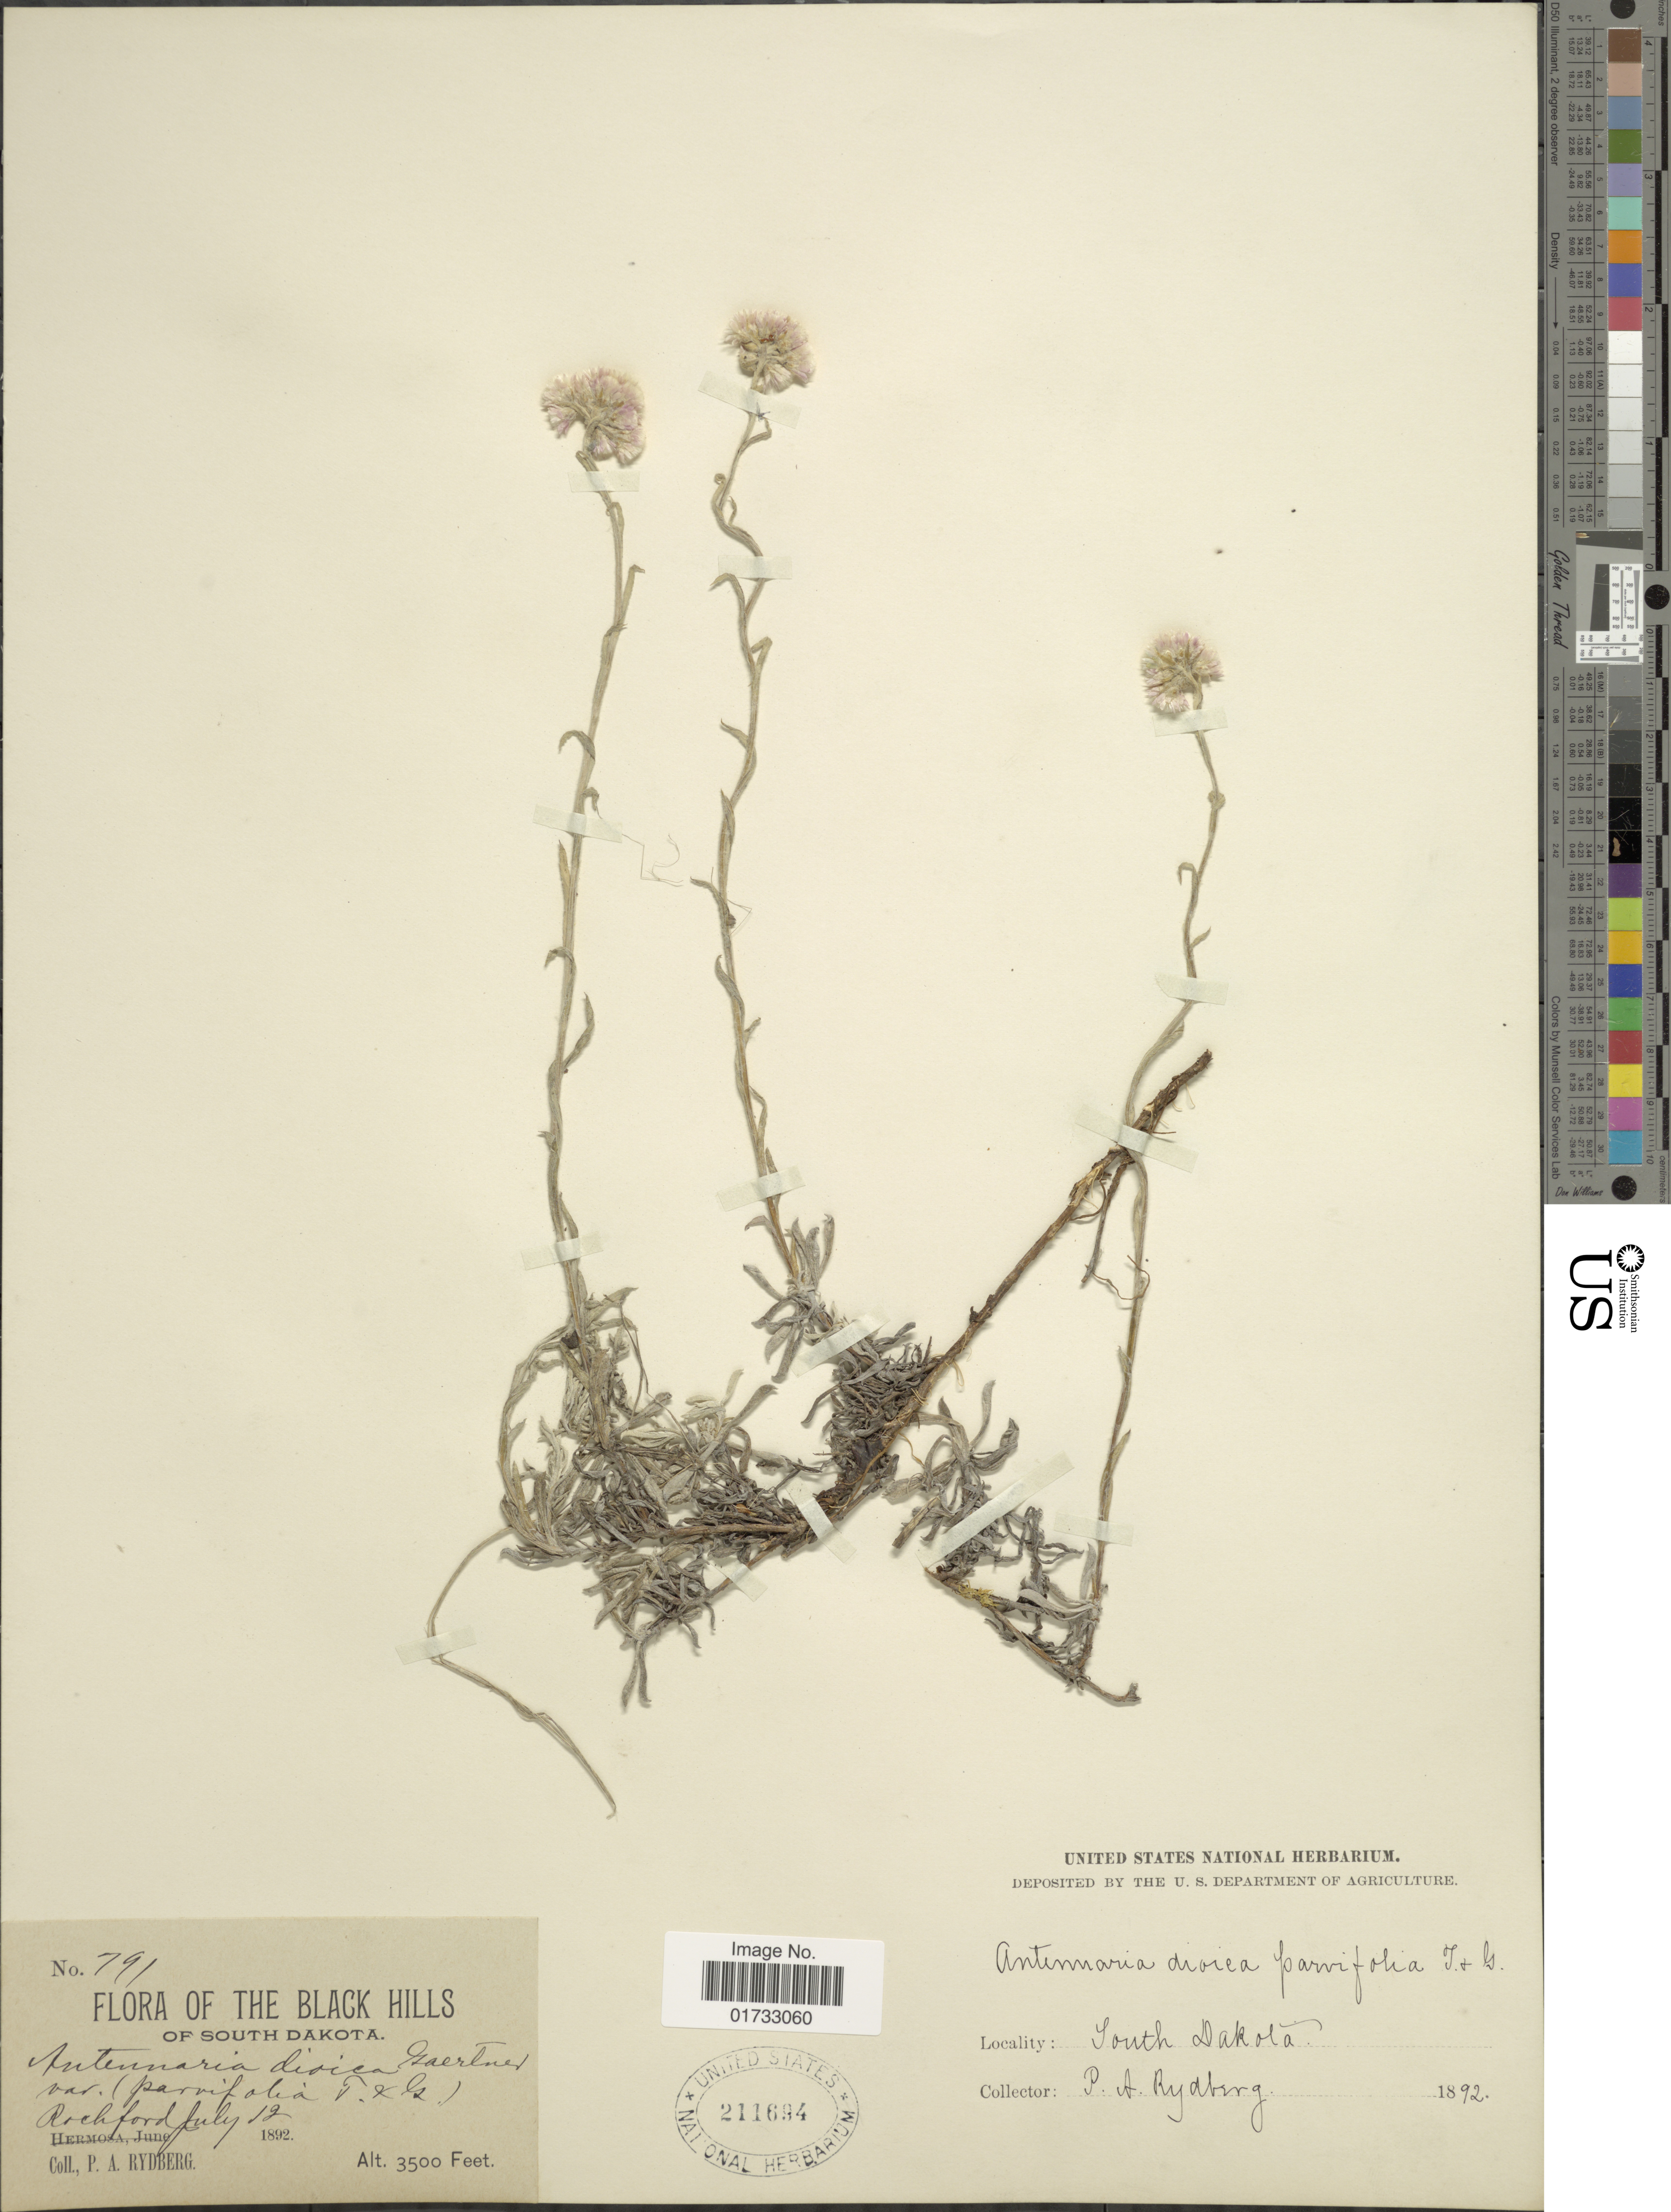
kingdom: Plantae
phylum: Tracheophyta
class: Magnoliopsida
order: Asterales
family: Asteraceae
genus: Antennaria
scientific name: Antennaria rosea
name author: Greene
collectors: P. A. Rydberg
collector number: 791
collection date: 1892-07-12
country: United States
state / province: South Dakota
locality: Black Hills, Rockford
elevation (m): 1067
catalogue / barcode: US 211694